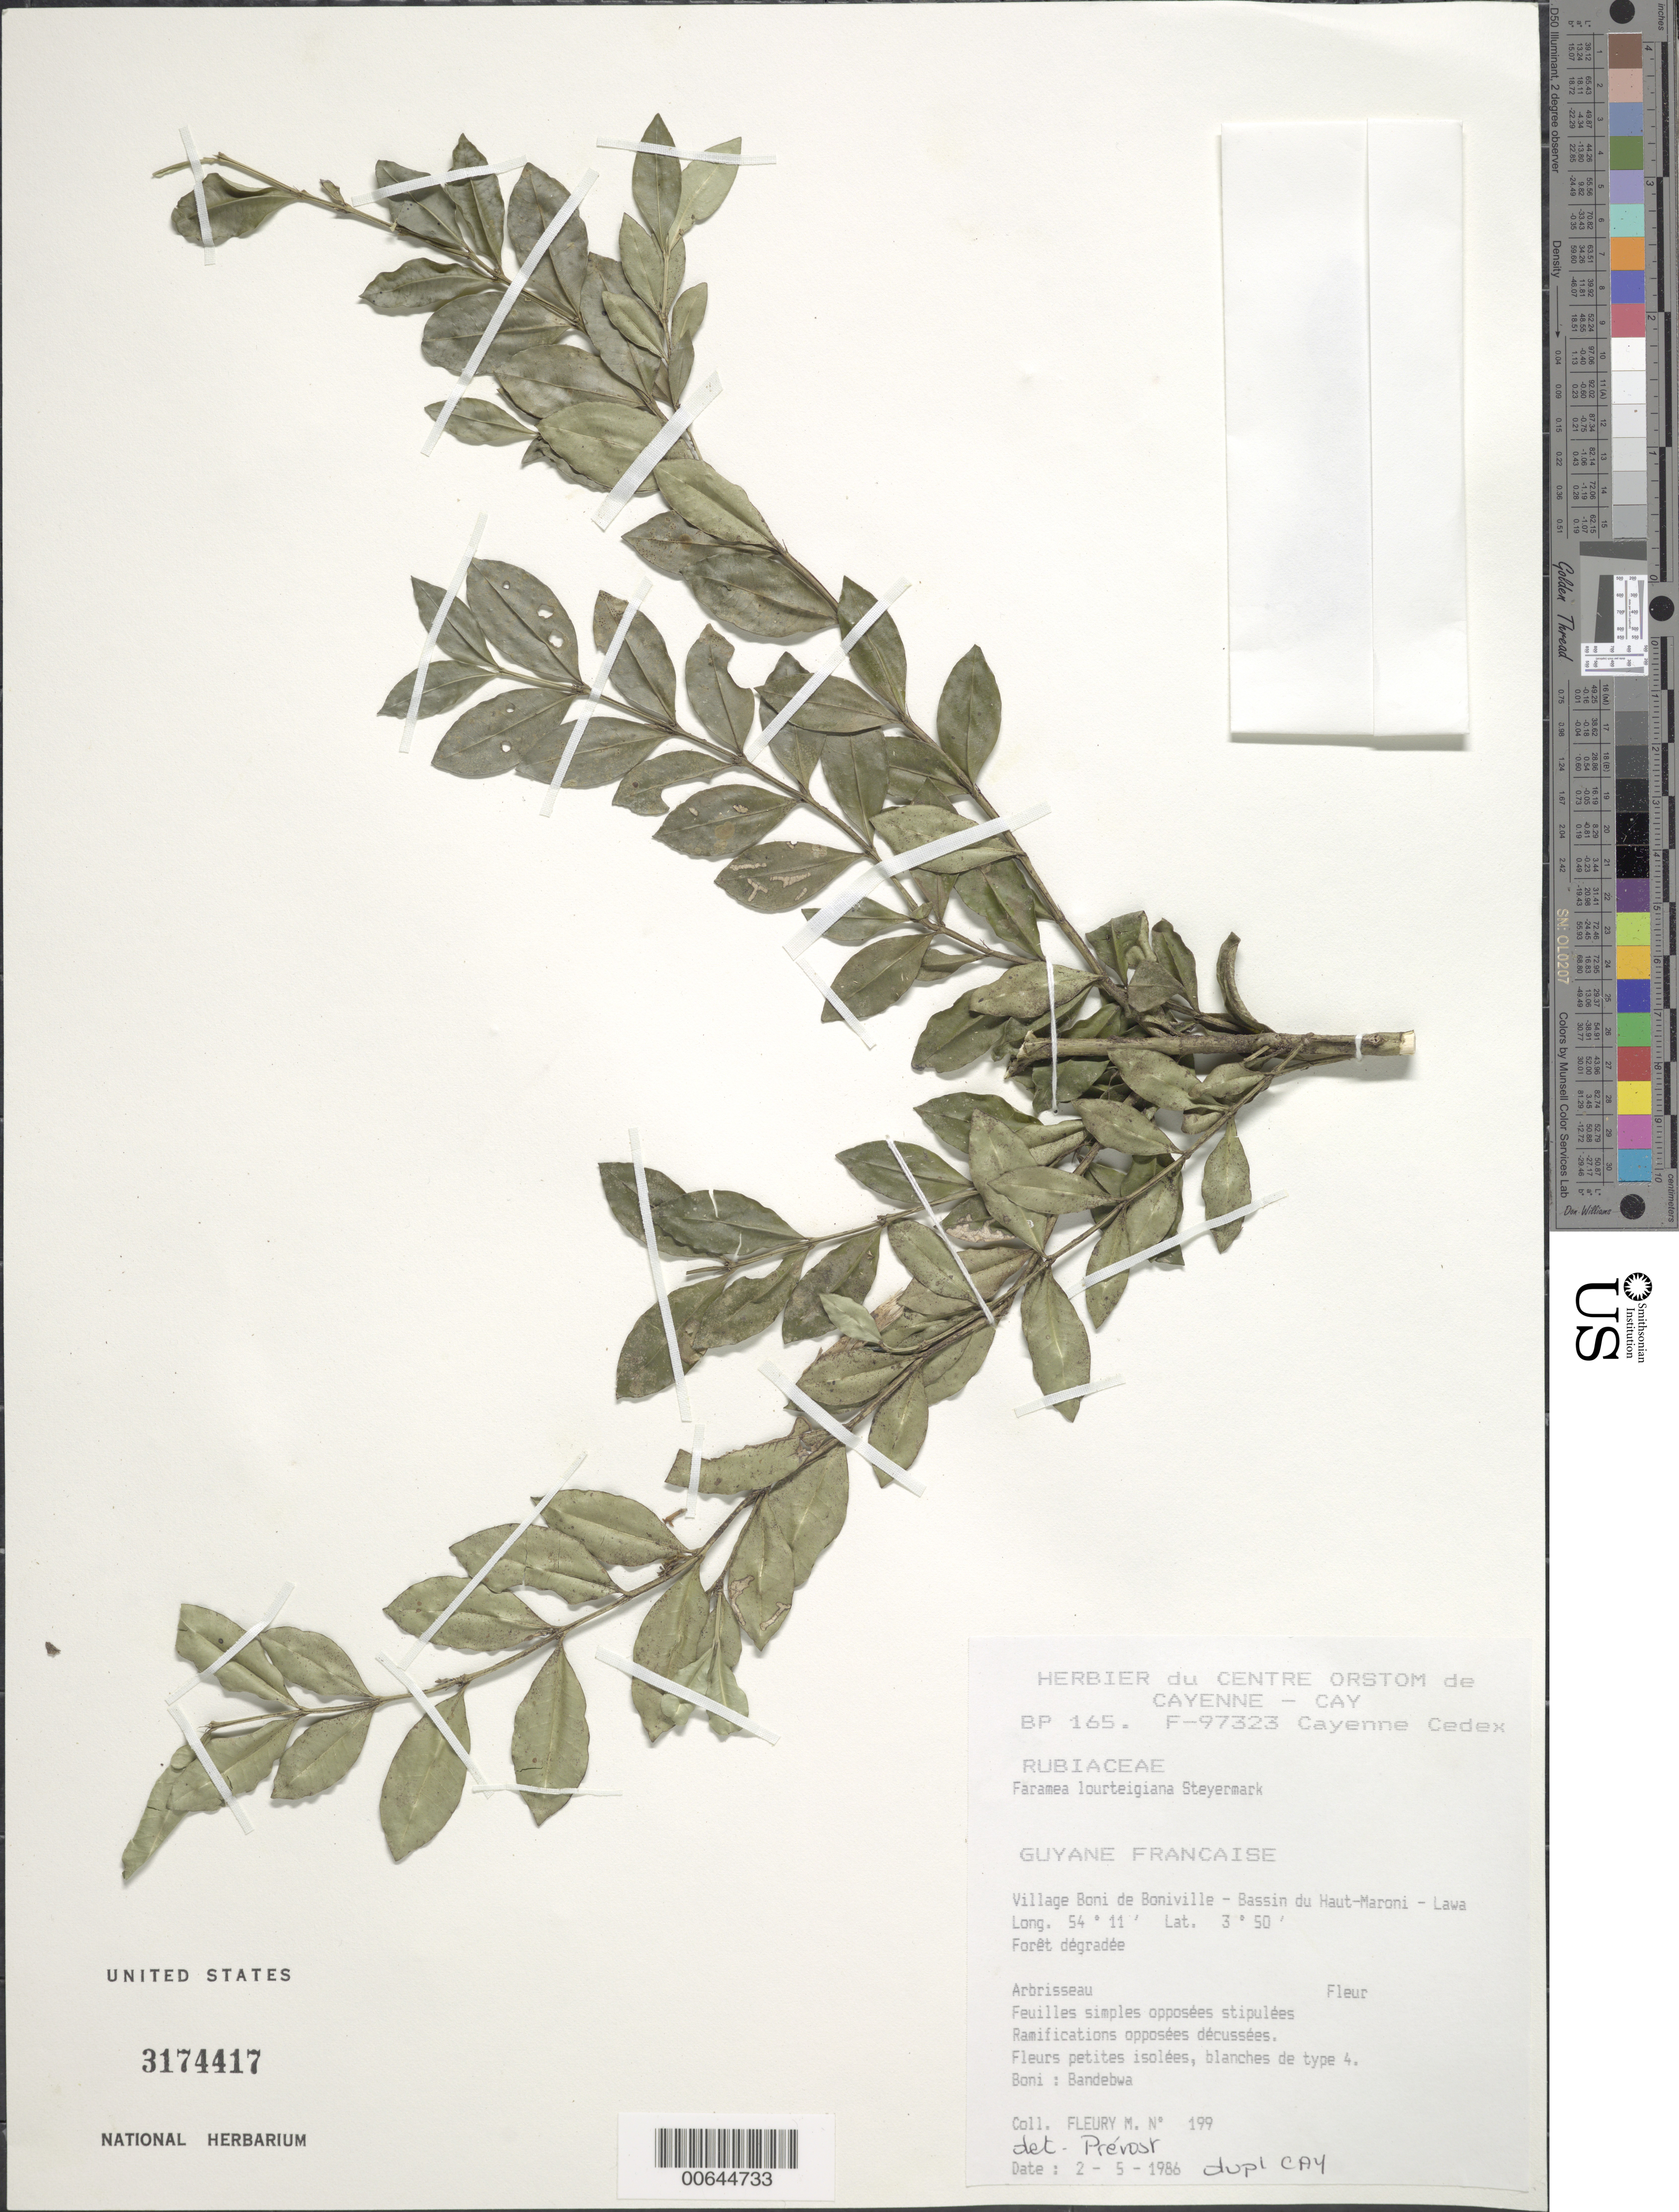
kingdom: Plantae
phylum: Tracheophyta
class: Magnoliopsida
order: Gentianales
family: Rubiaceae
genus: Faramea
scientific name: Faramea lourteigiana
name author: Steyerm.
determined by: Prévost, M.-F.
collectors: M. Fleury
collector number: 199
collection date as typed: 2-May-86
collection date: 1986-05-02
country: French Guiana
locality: Village Boni de Boniville, Bassin du Haut-Maroni-Lawa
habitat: Foret degradee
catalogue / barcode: US 3174417